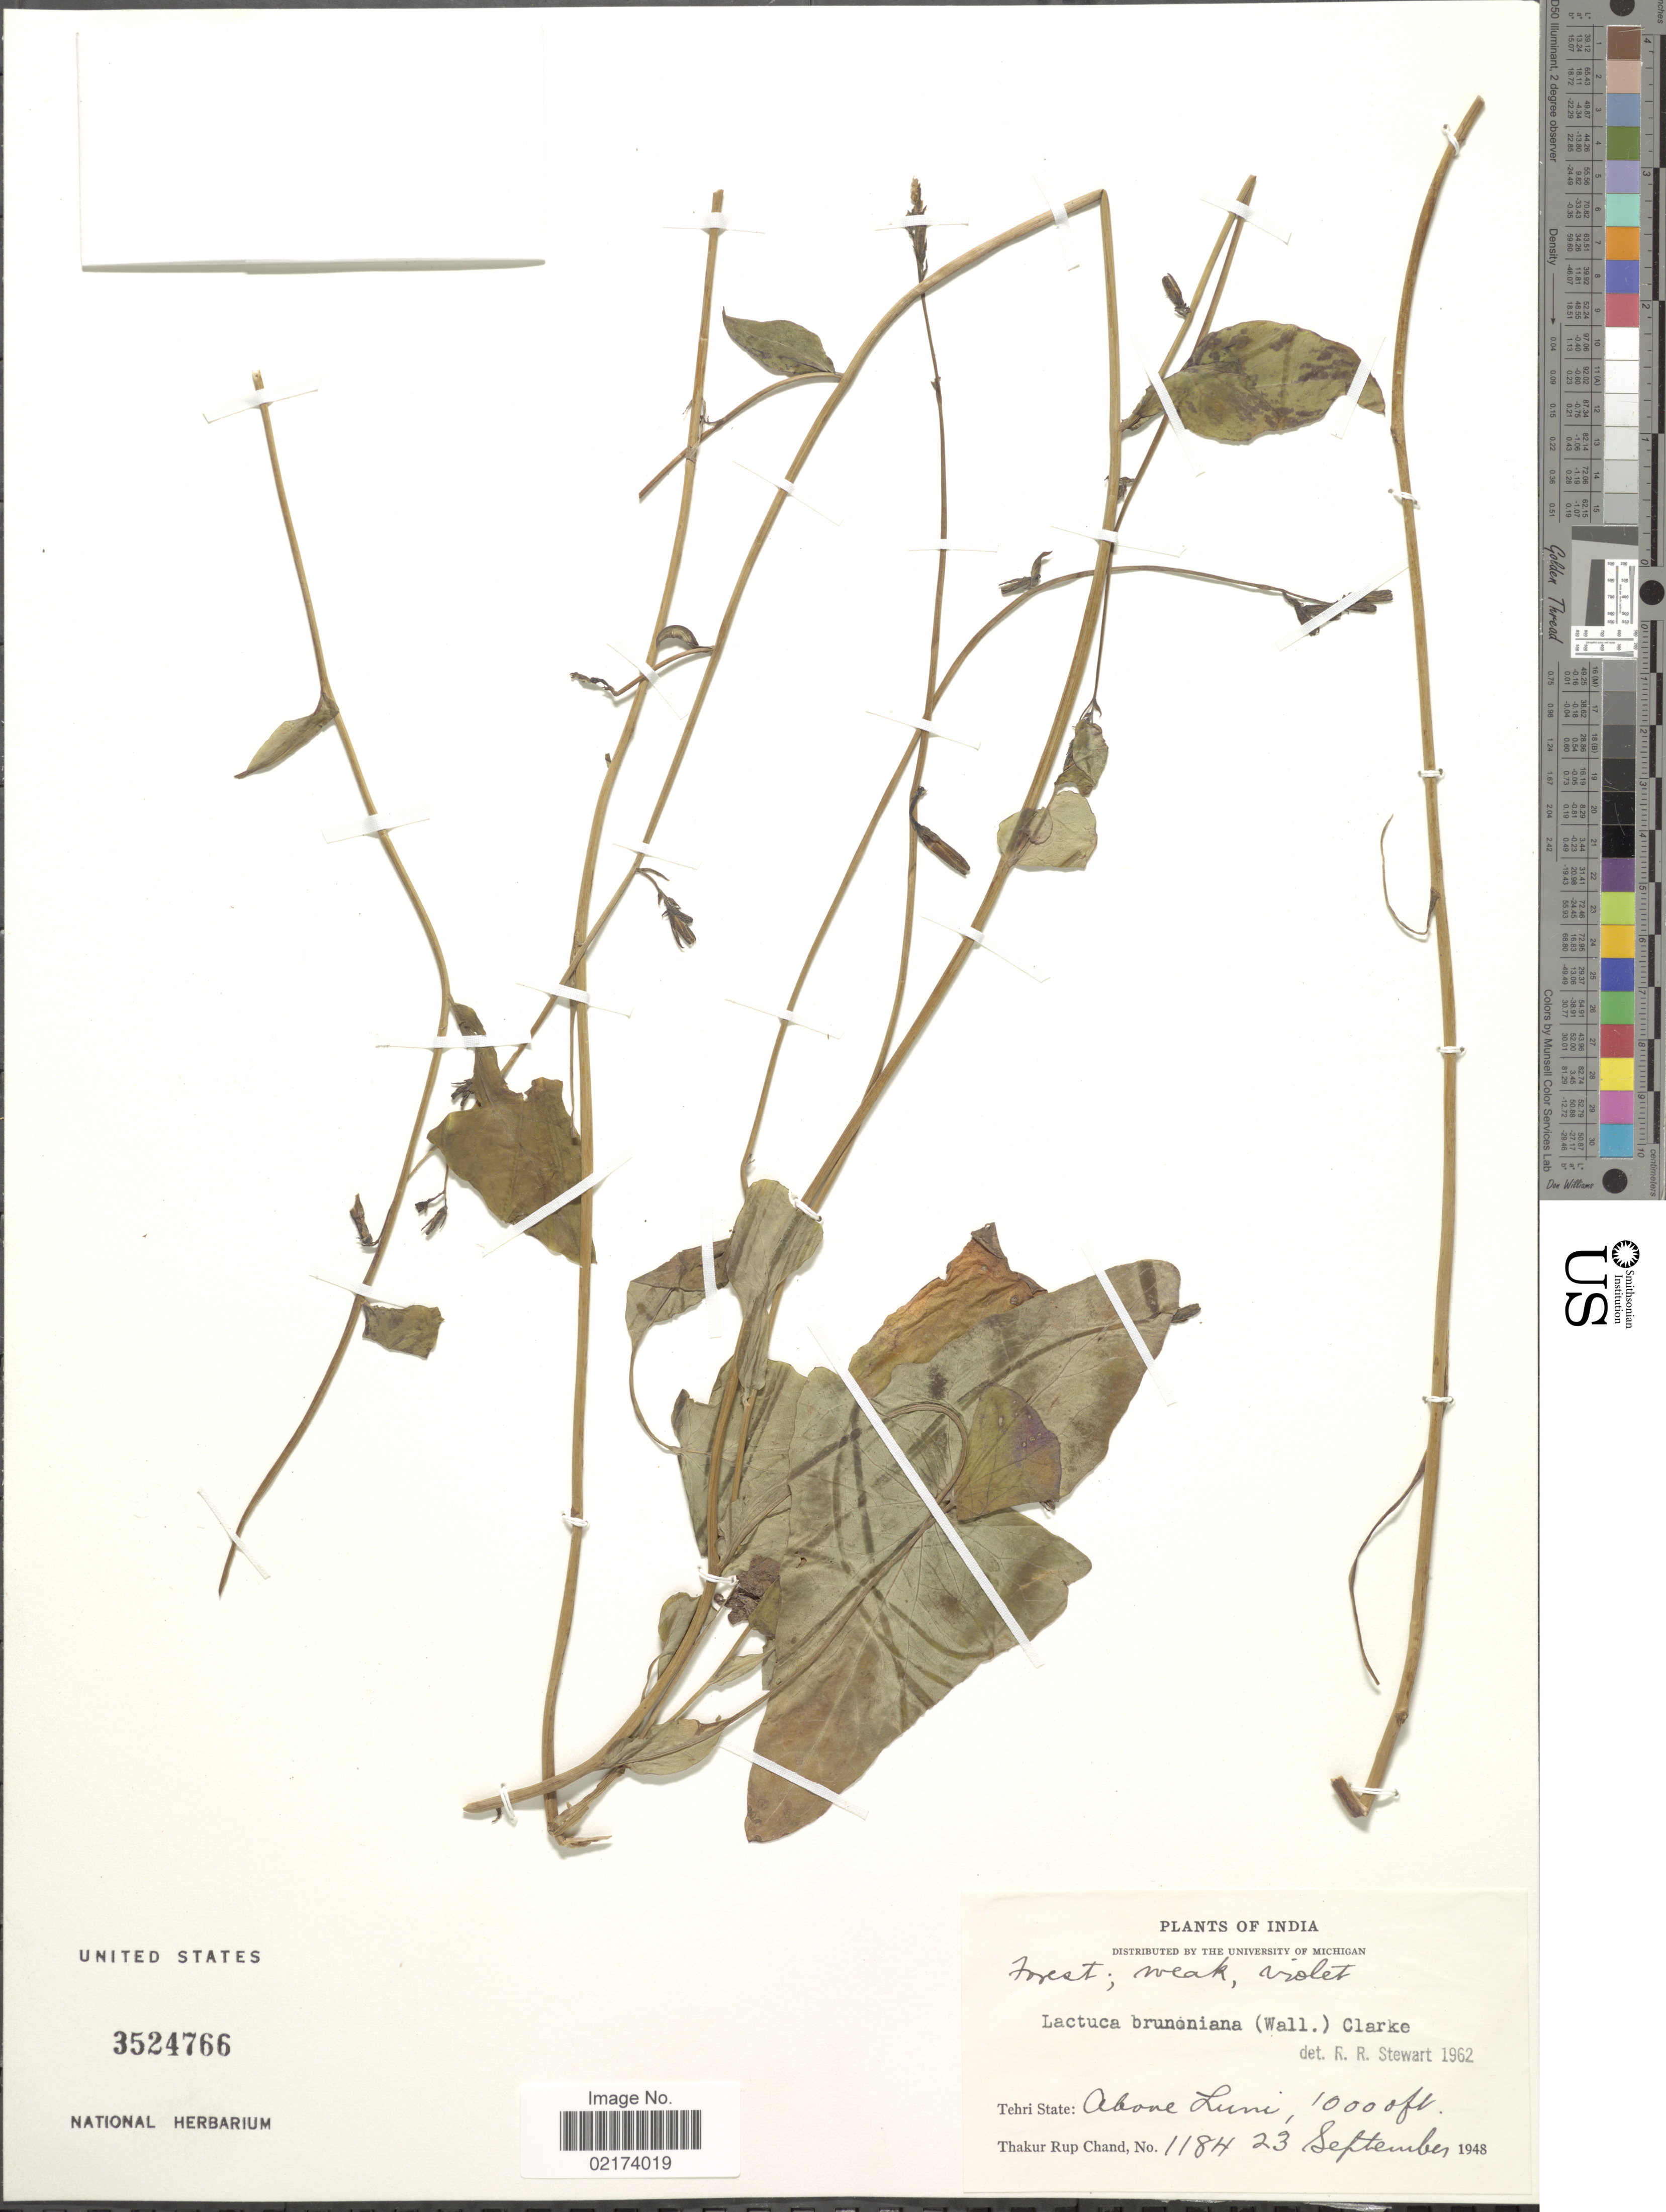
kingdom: Plantae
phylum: Tracheophyta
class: Magnoliopsida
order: Asterales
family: Asteraceae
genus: Lactuca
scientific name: Lactuca brunoniana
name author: (DC.) C.B. Clarke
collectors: T. R. Chand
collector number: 1184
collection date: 1948-09-23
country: India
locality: Tehri State, above Luni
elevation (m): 3048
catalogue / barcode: US 3524766